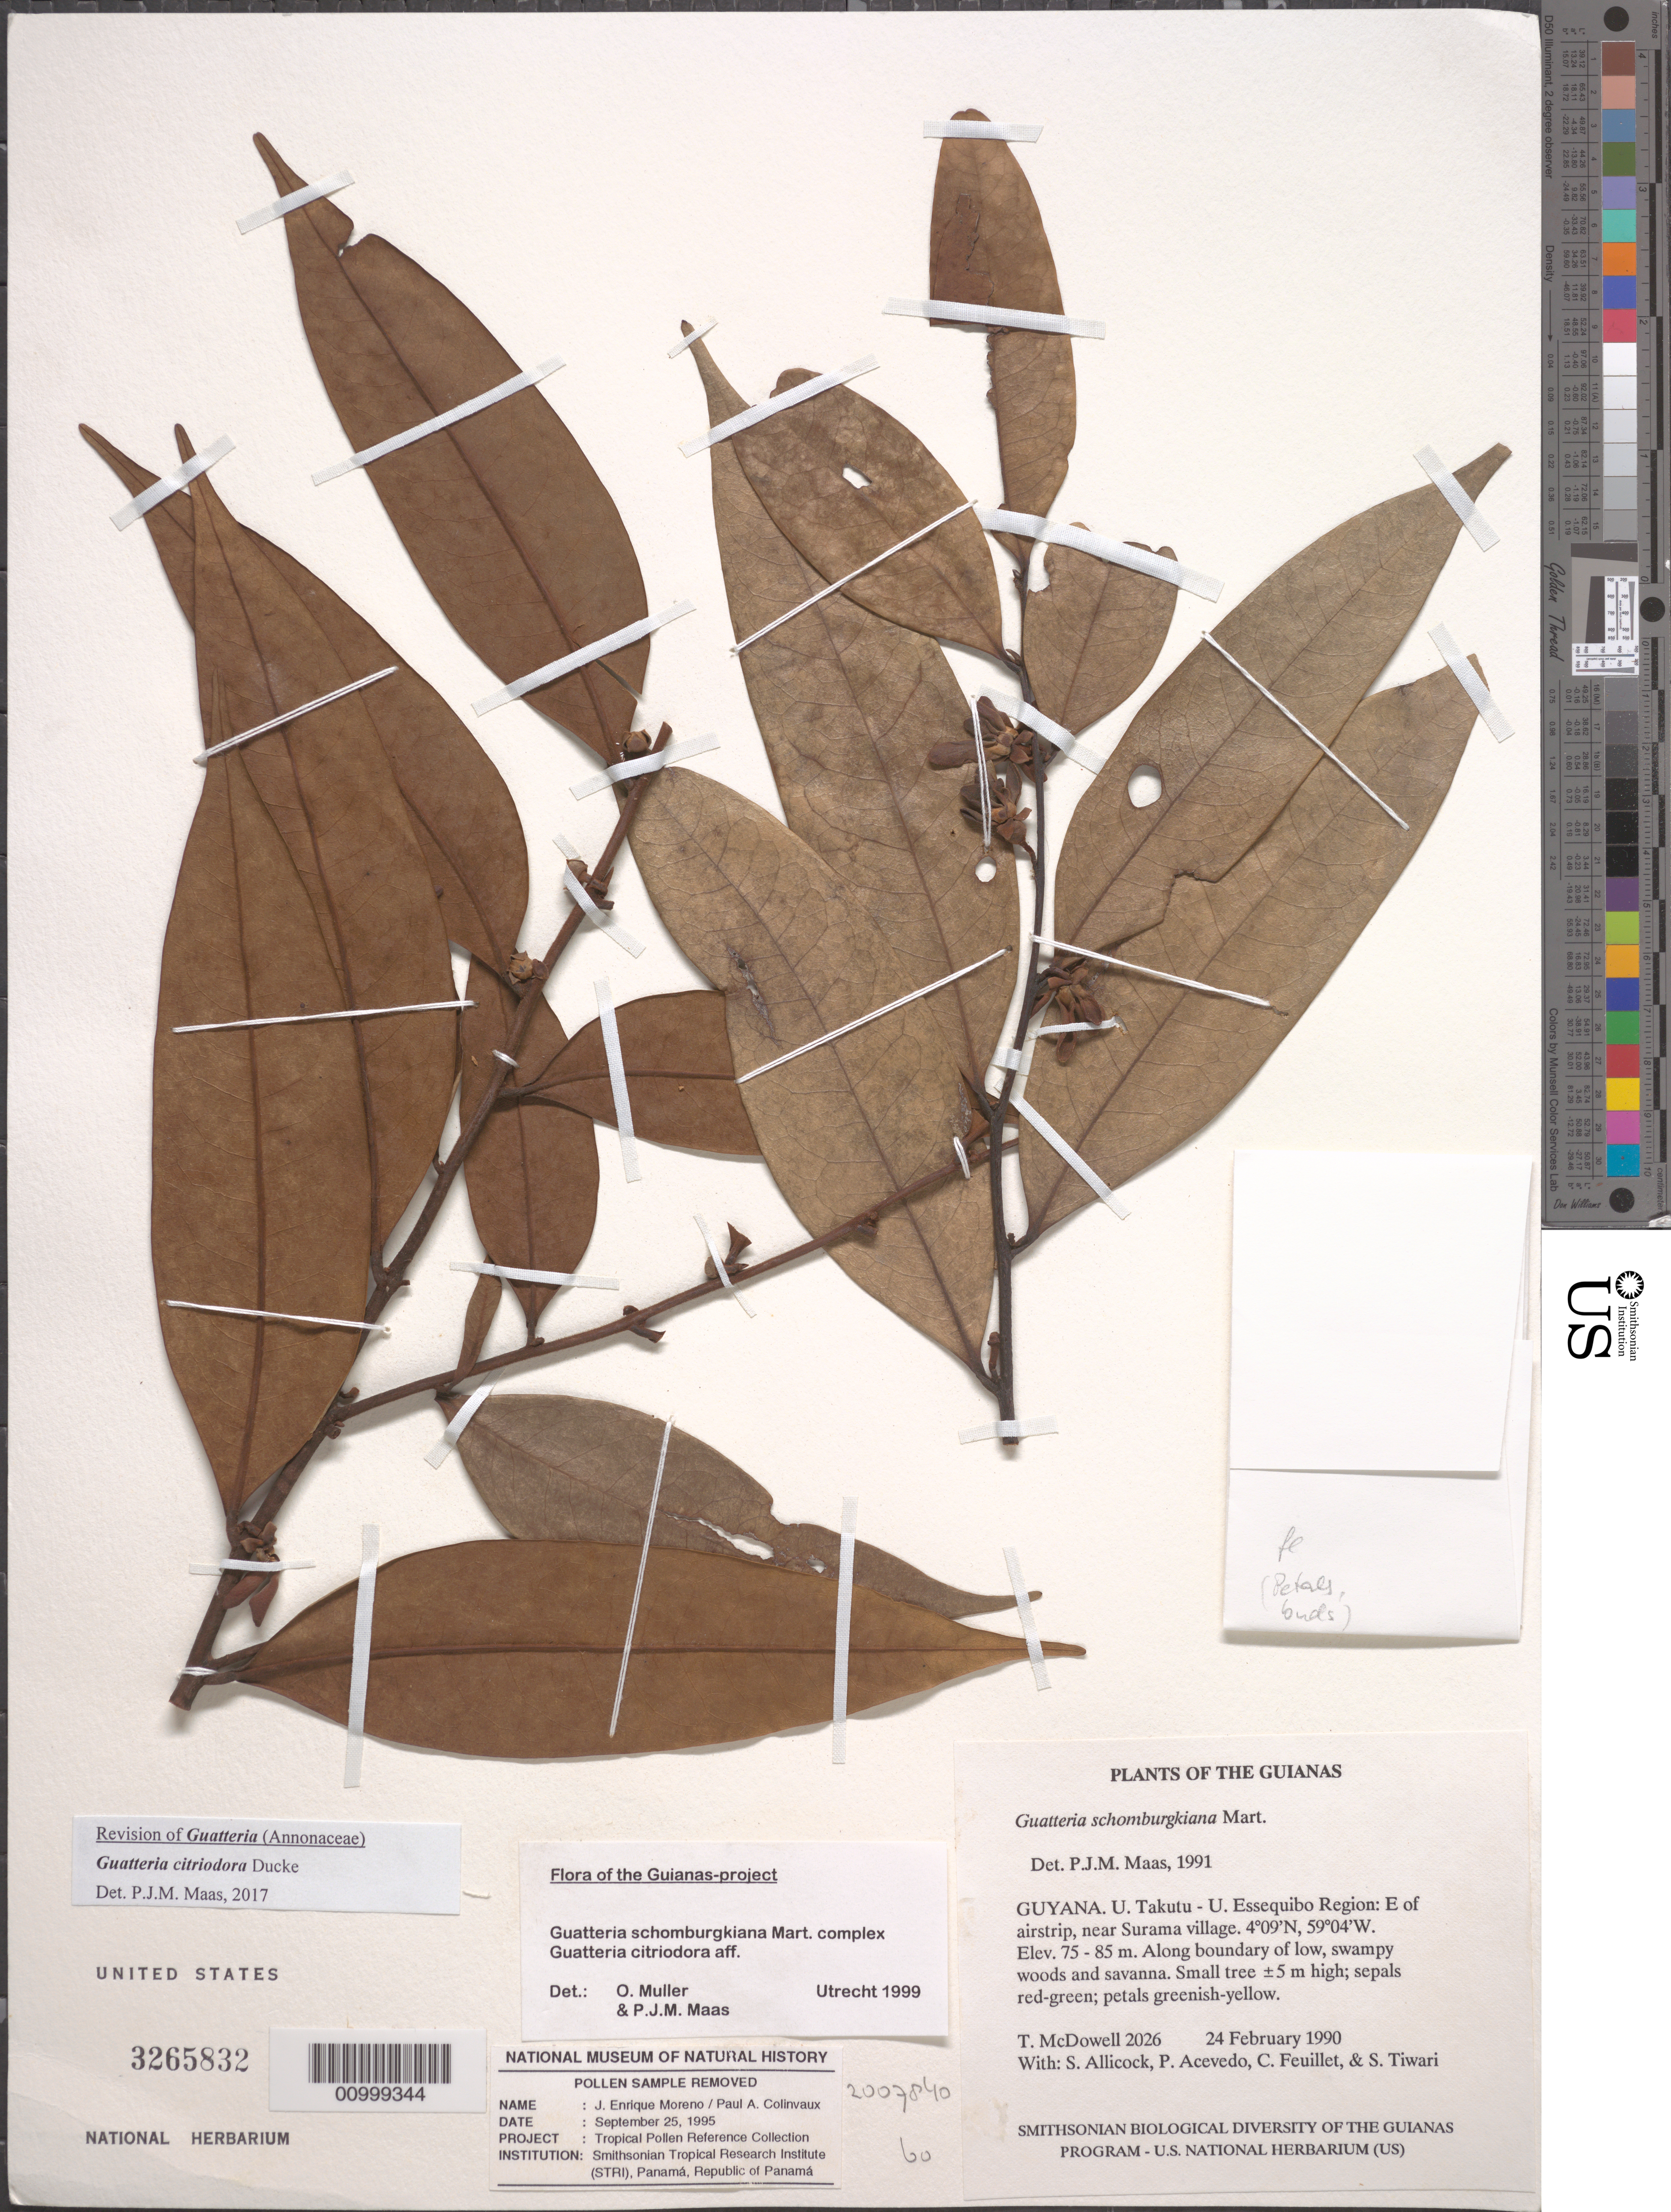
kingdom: Plantae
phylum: Tracheophyta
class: Magnoliopsida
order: Magnoliales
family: Annonaceae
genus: Guatteria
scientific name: Guatteria citriodora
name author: Ducke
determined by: Maas, Paul J.; Maas, H.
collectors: T. McDowell, S. Allicock, P. Acevedo-Rodr., C. Feuillet & S. Tiwari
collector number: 2026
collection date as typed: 24 February 1990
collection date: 1990-02-24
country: Guyana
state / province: U. Takutu-U. Essequibo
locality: E of airstrip, near Surama Village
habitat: Along boundary of low, swampy woods and savanna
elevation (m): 75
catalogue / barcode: US 3265832